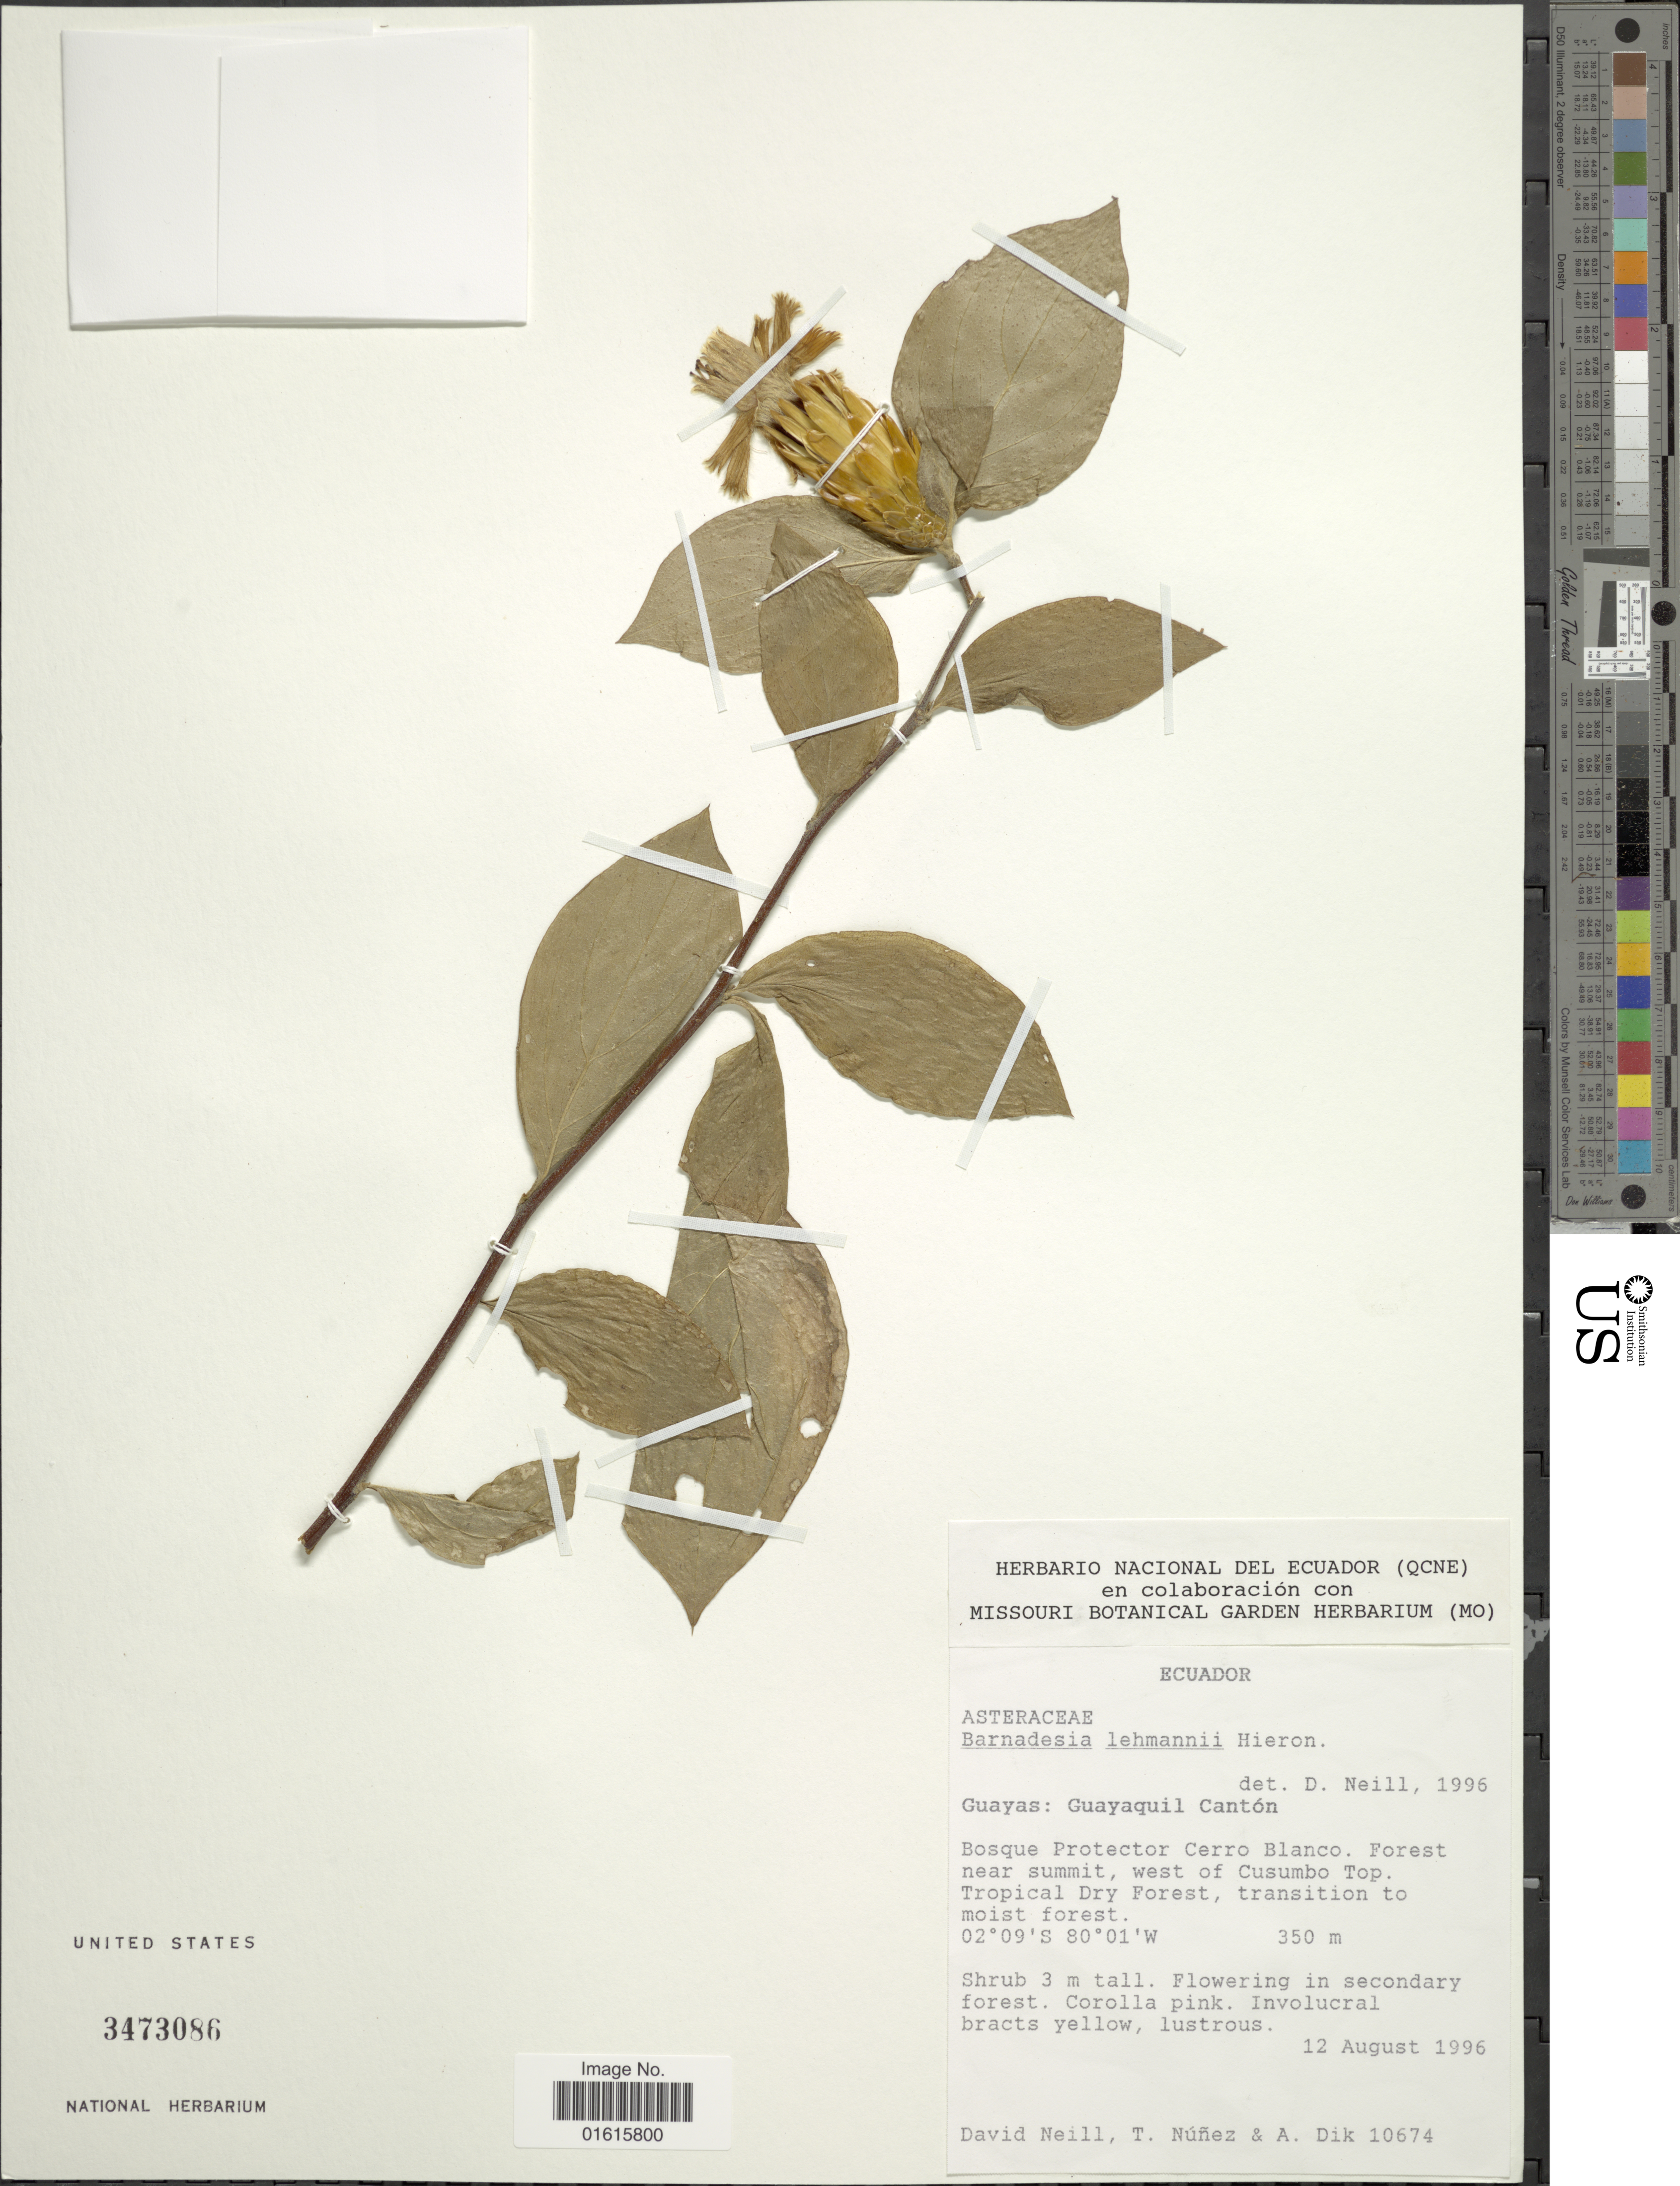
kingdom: Plantae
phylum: Tracheophyta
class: Magnoliopsida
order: Asterales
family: Asteraceae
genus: Barnadesia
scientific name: Barnadesia lehmannii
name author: Hieron.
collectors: D. A. Neill, T. Núñez & A. Dik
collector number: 10674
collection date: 1996-08-12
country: Ecuador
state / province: Guayas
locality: Guayaquil Canton, Bosque Protector Cerro Blanco. Forest near summit, west of Cusumbo Top. Tropical dry forest, trasition to moist forest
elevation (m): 350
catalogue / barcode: US 3473086